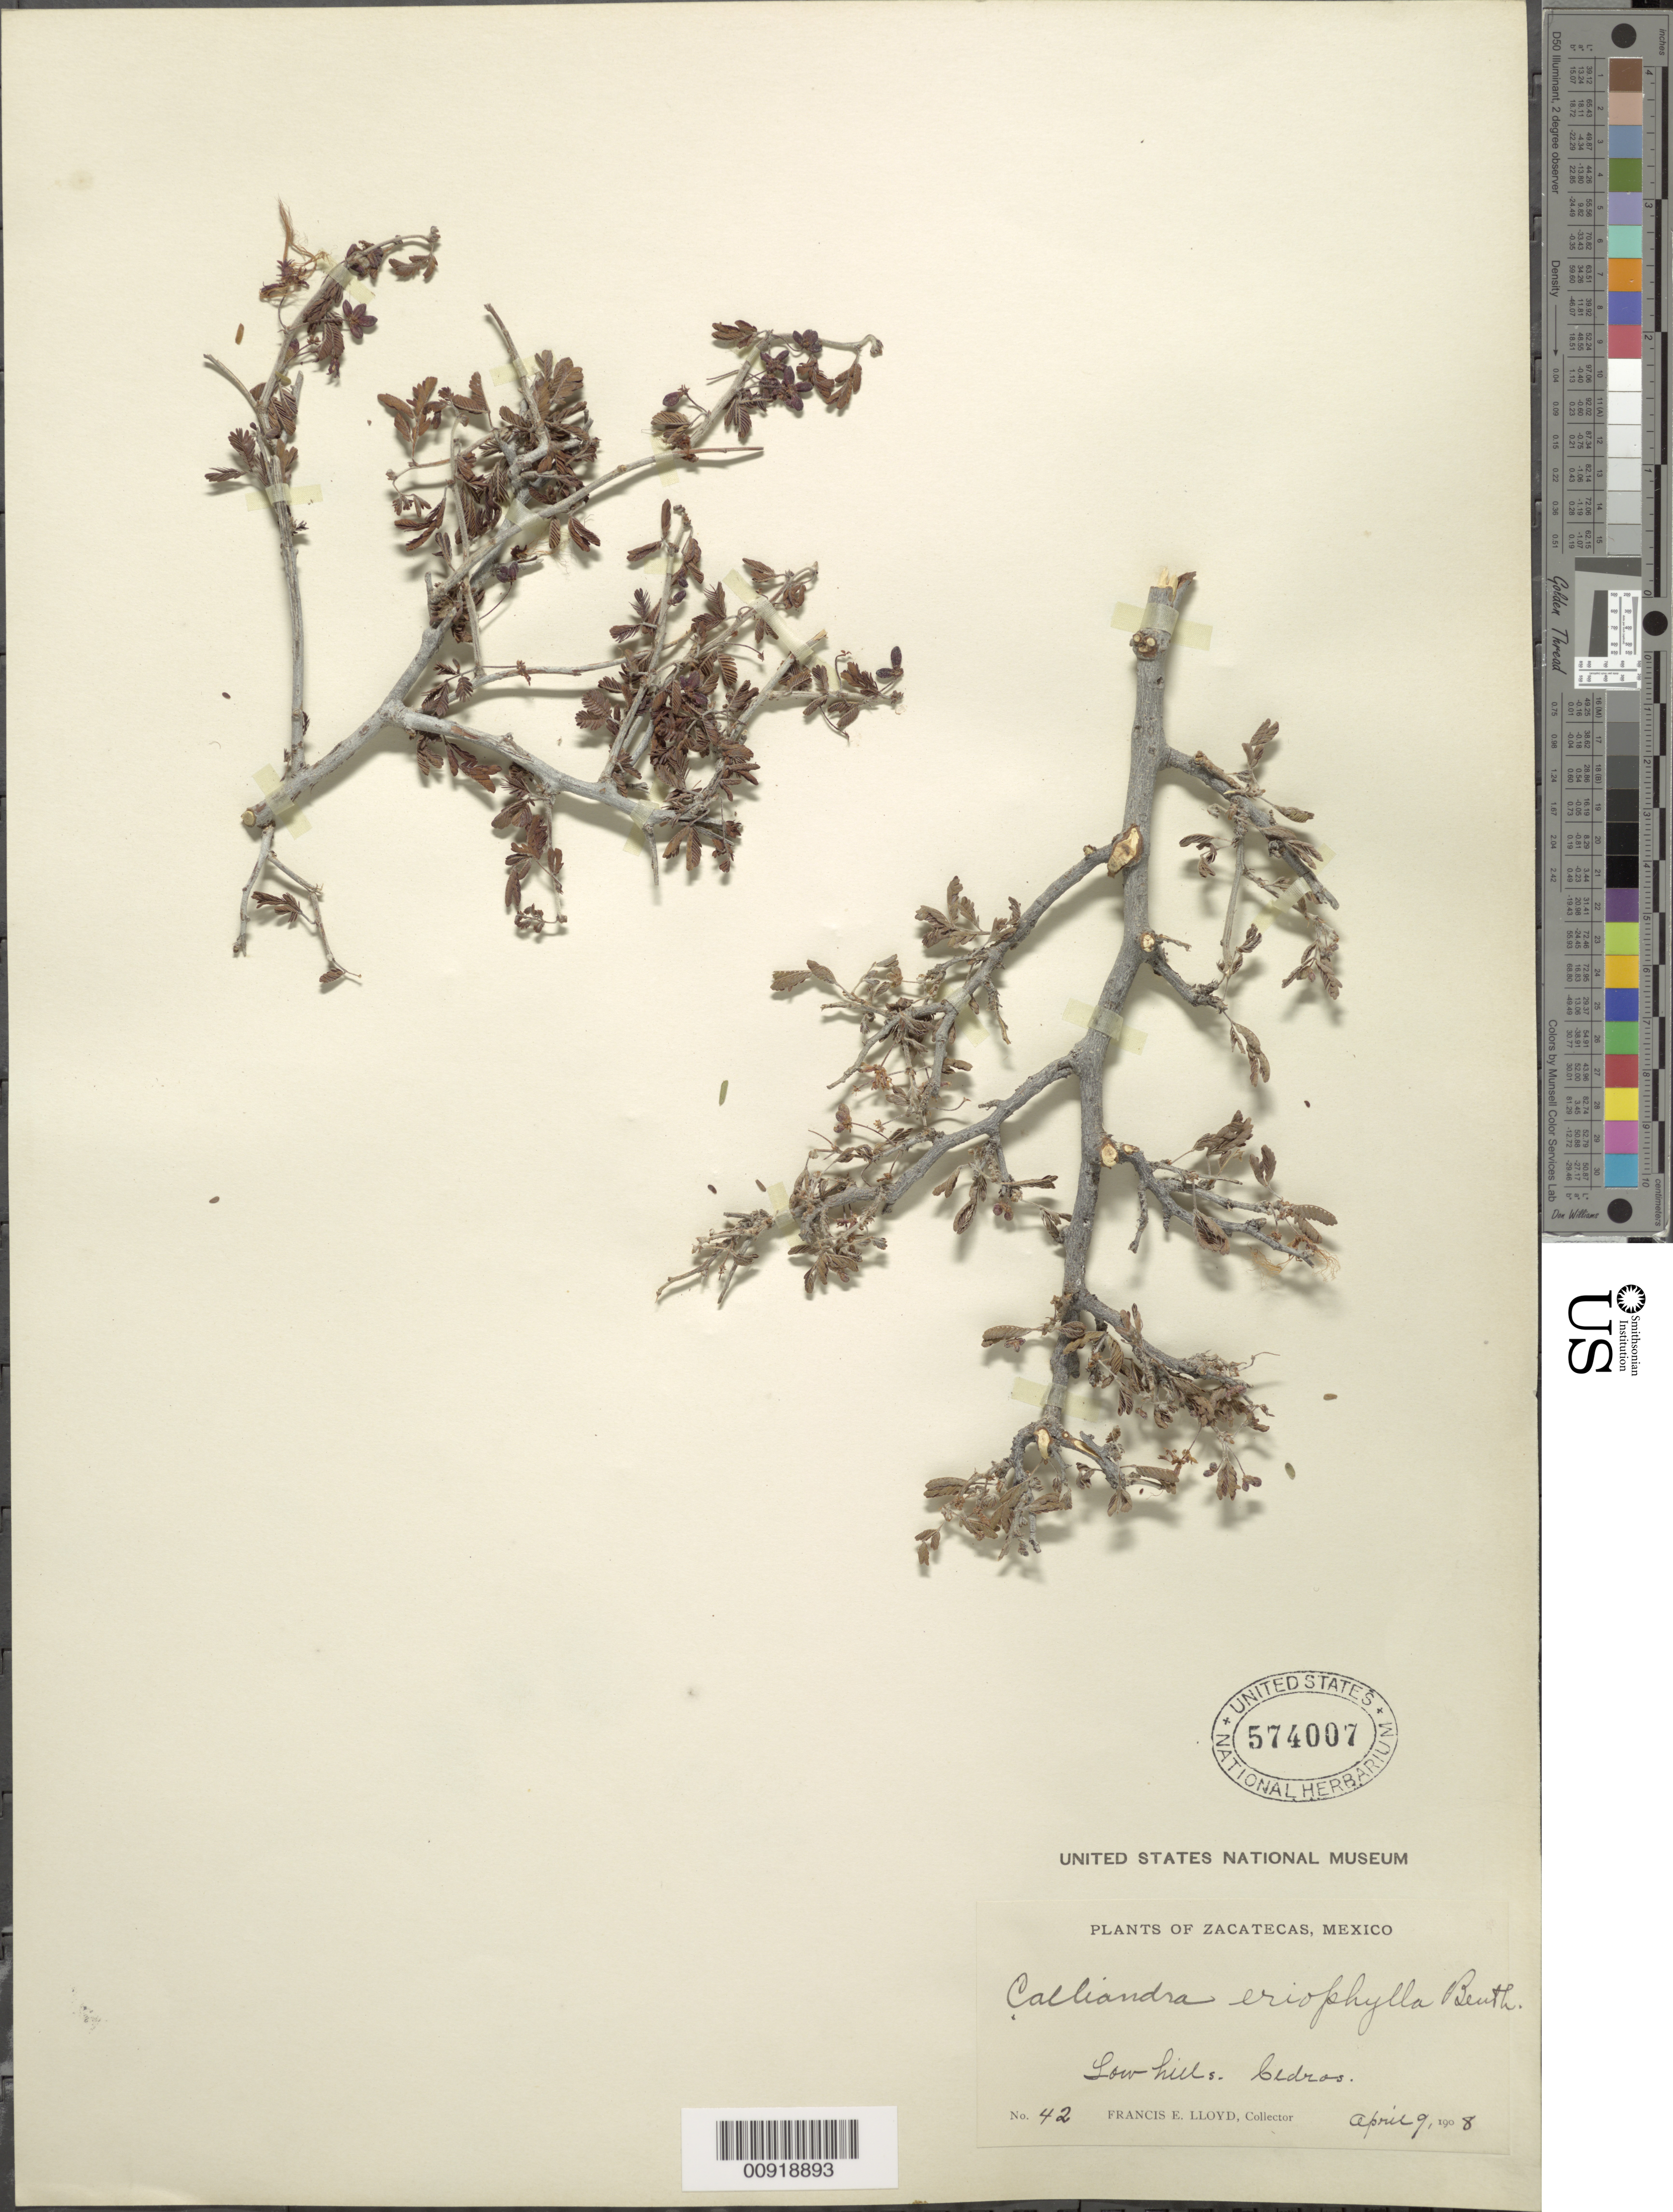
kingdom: Plantae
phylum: Tracheophyta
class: Magnoliopsida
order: Fabales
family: Fabaceae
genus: Calliandra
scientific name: Calliandra eriophylla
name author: Benth.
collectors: F. E. Lloyd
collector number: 42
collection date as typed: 09 Apr 1908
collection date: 1908-04-09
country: Mexico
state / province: Zacatecas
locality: Cedros.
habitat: Low hills.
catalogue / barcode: US 574007